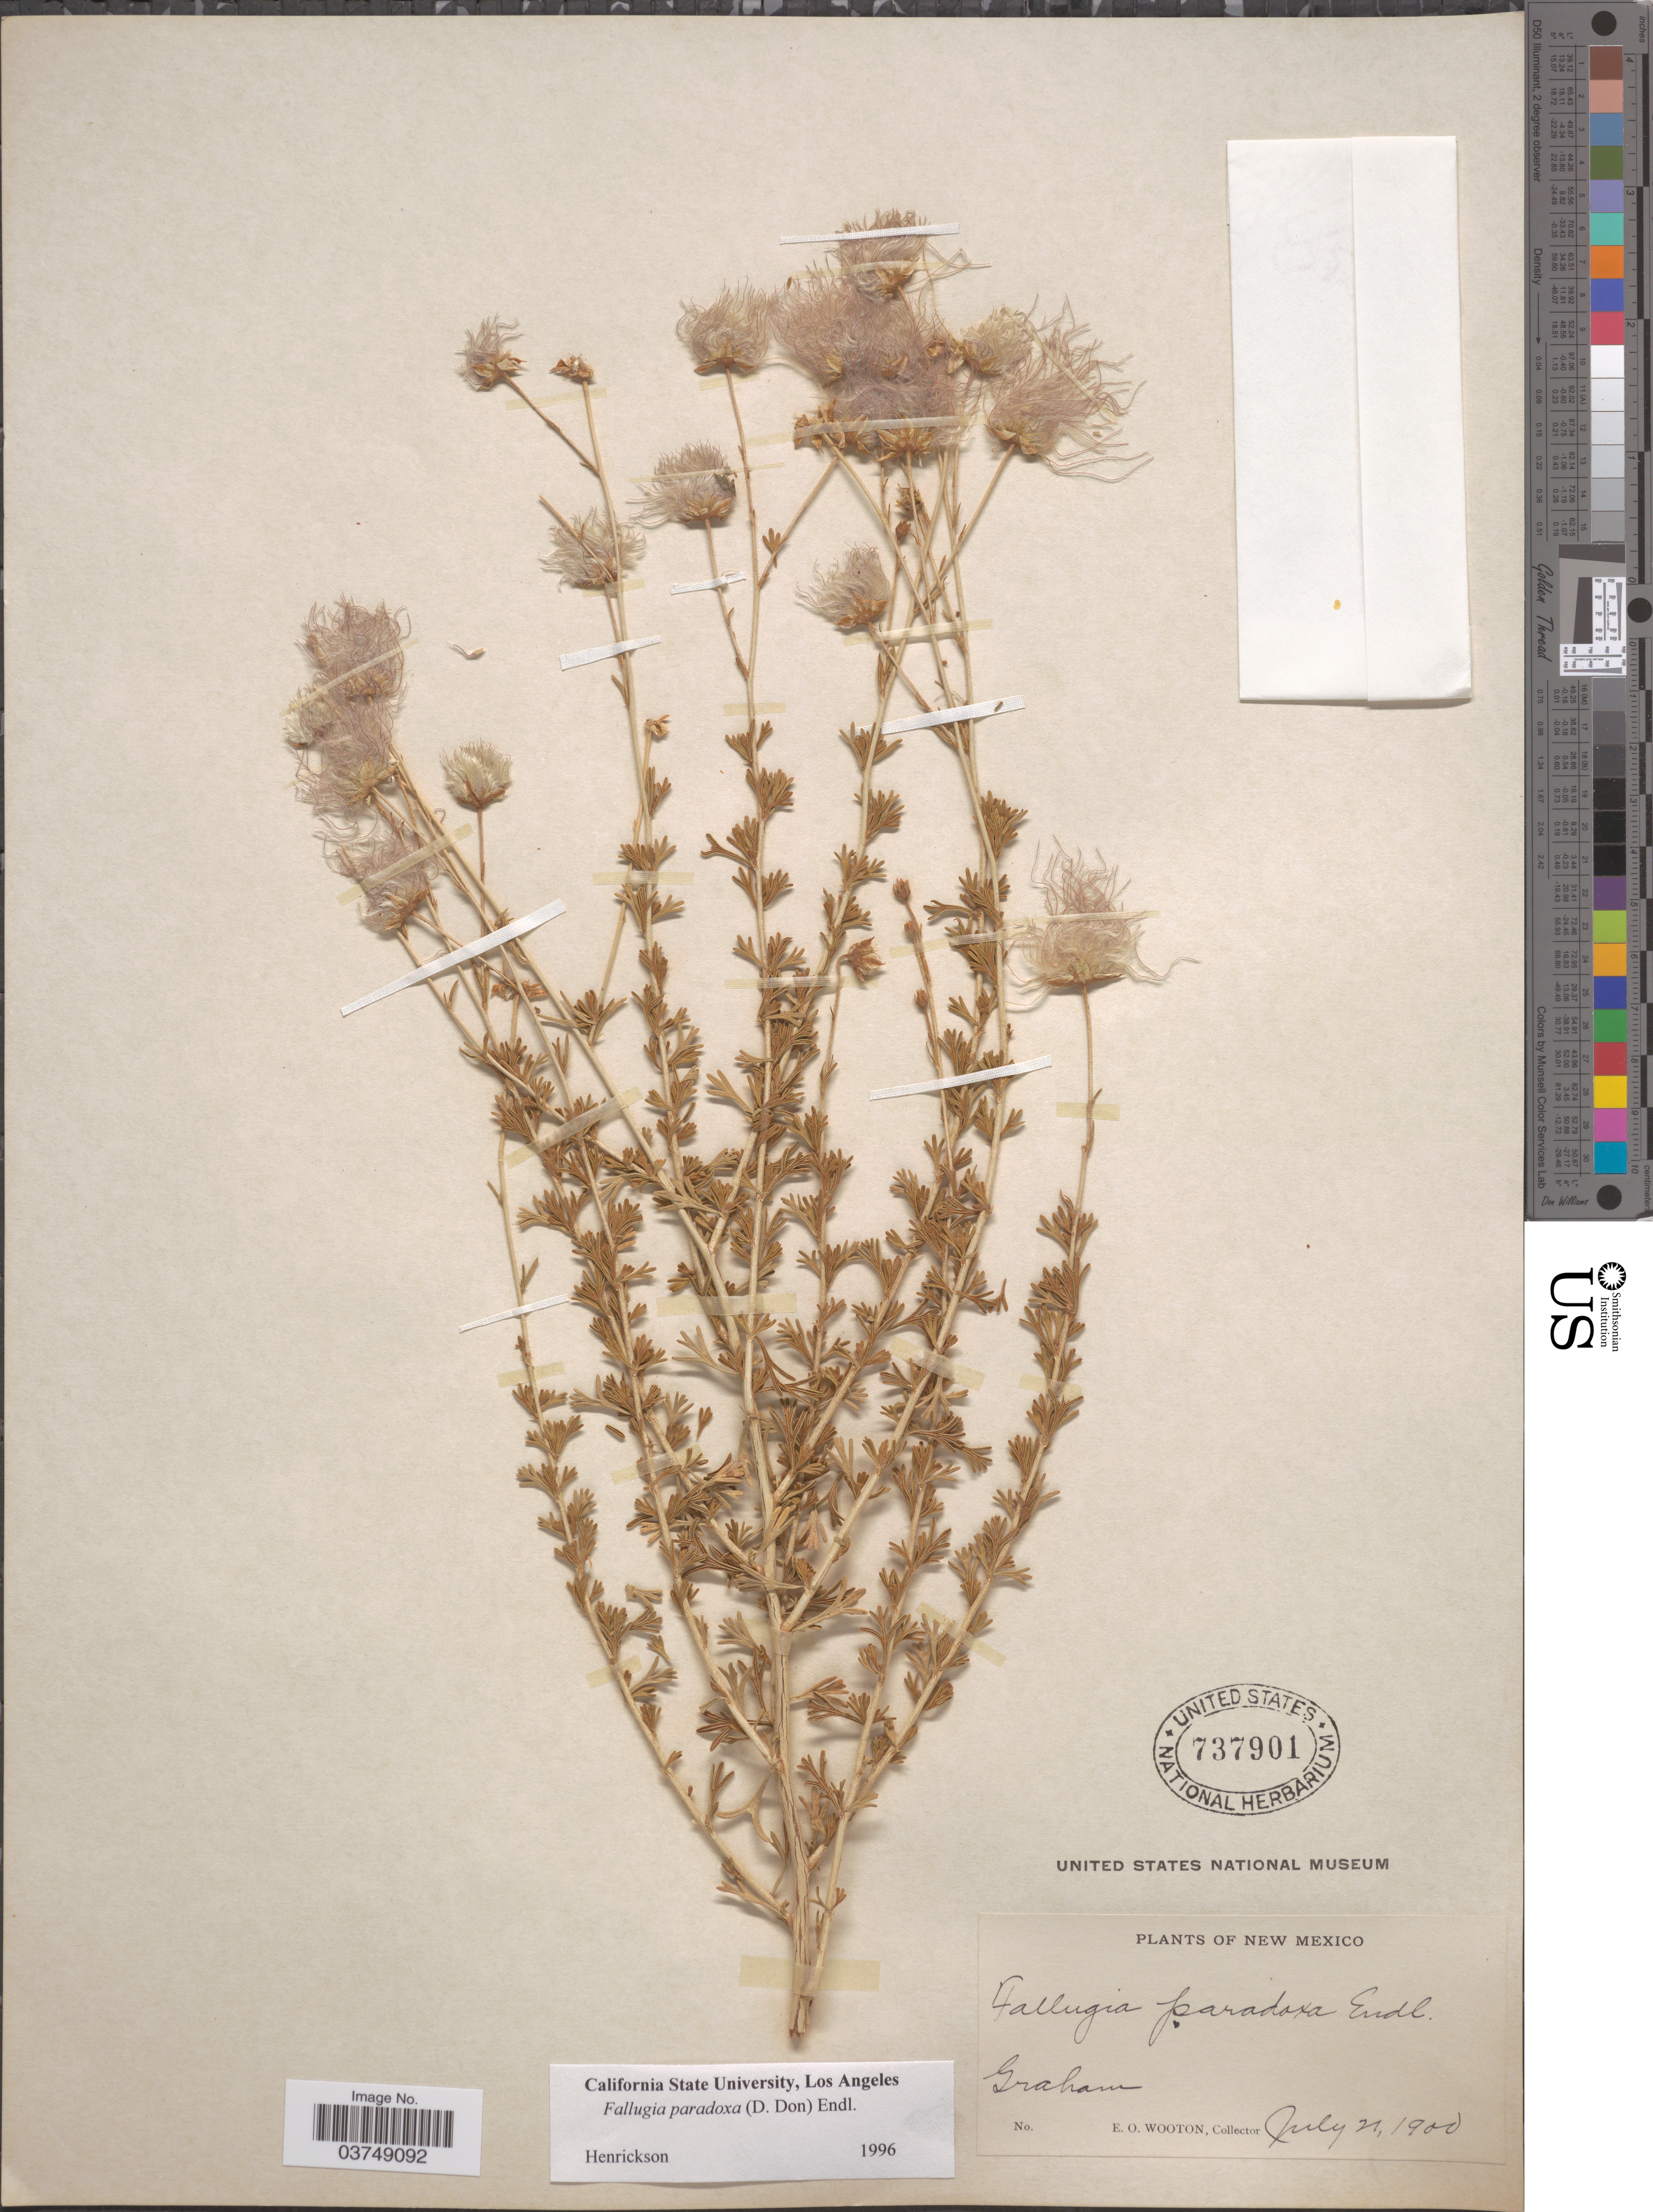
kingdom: Plantae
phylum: Tracheophyta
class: Magnoliopsida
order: Rosales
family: Rosaceae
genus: Fallugia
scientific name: Fallugia paradoxa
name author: (D. Don ex Tilloch & T. Taylor) Endl. ex Torr.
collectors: E. O. Wooton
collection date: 1900-07-21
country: United States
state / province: New Mexico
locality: Graham.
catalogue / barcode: US 737901